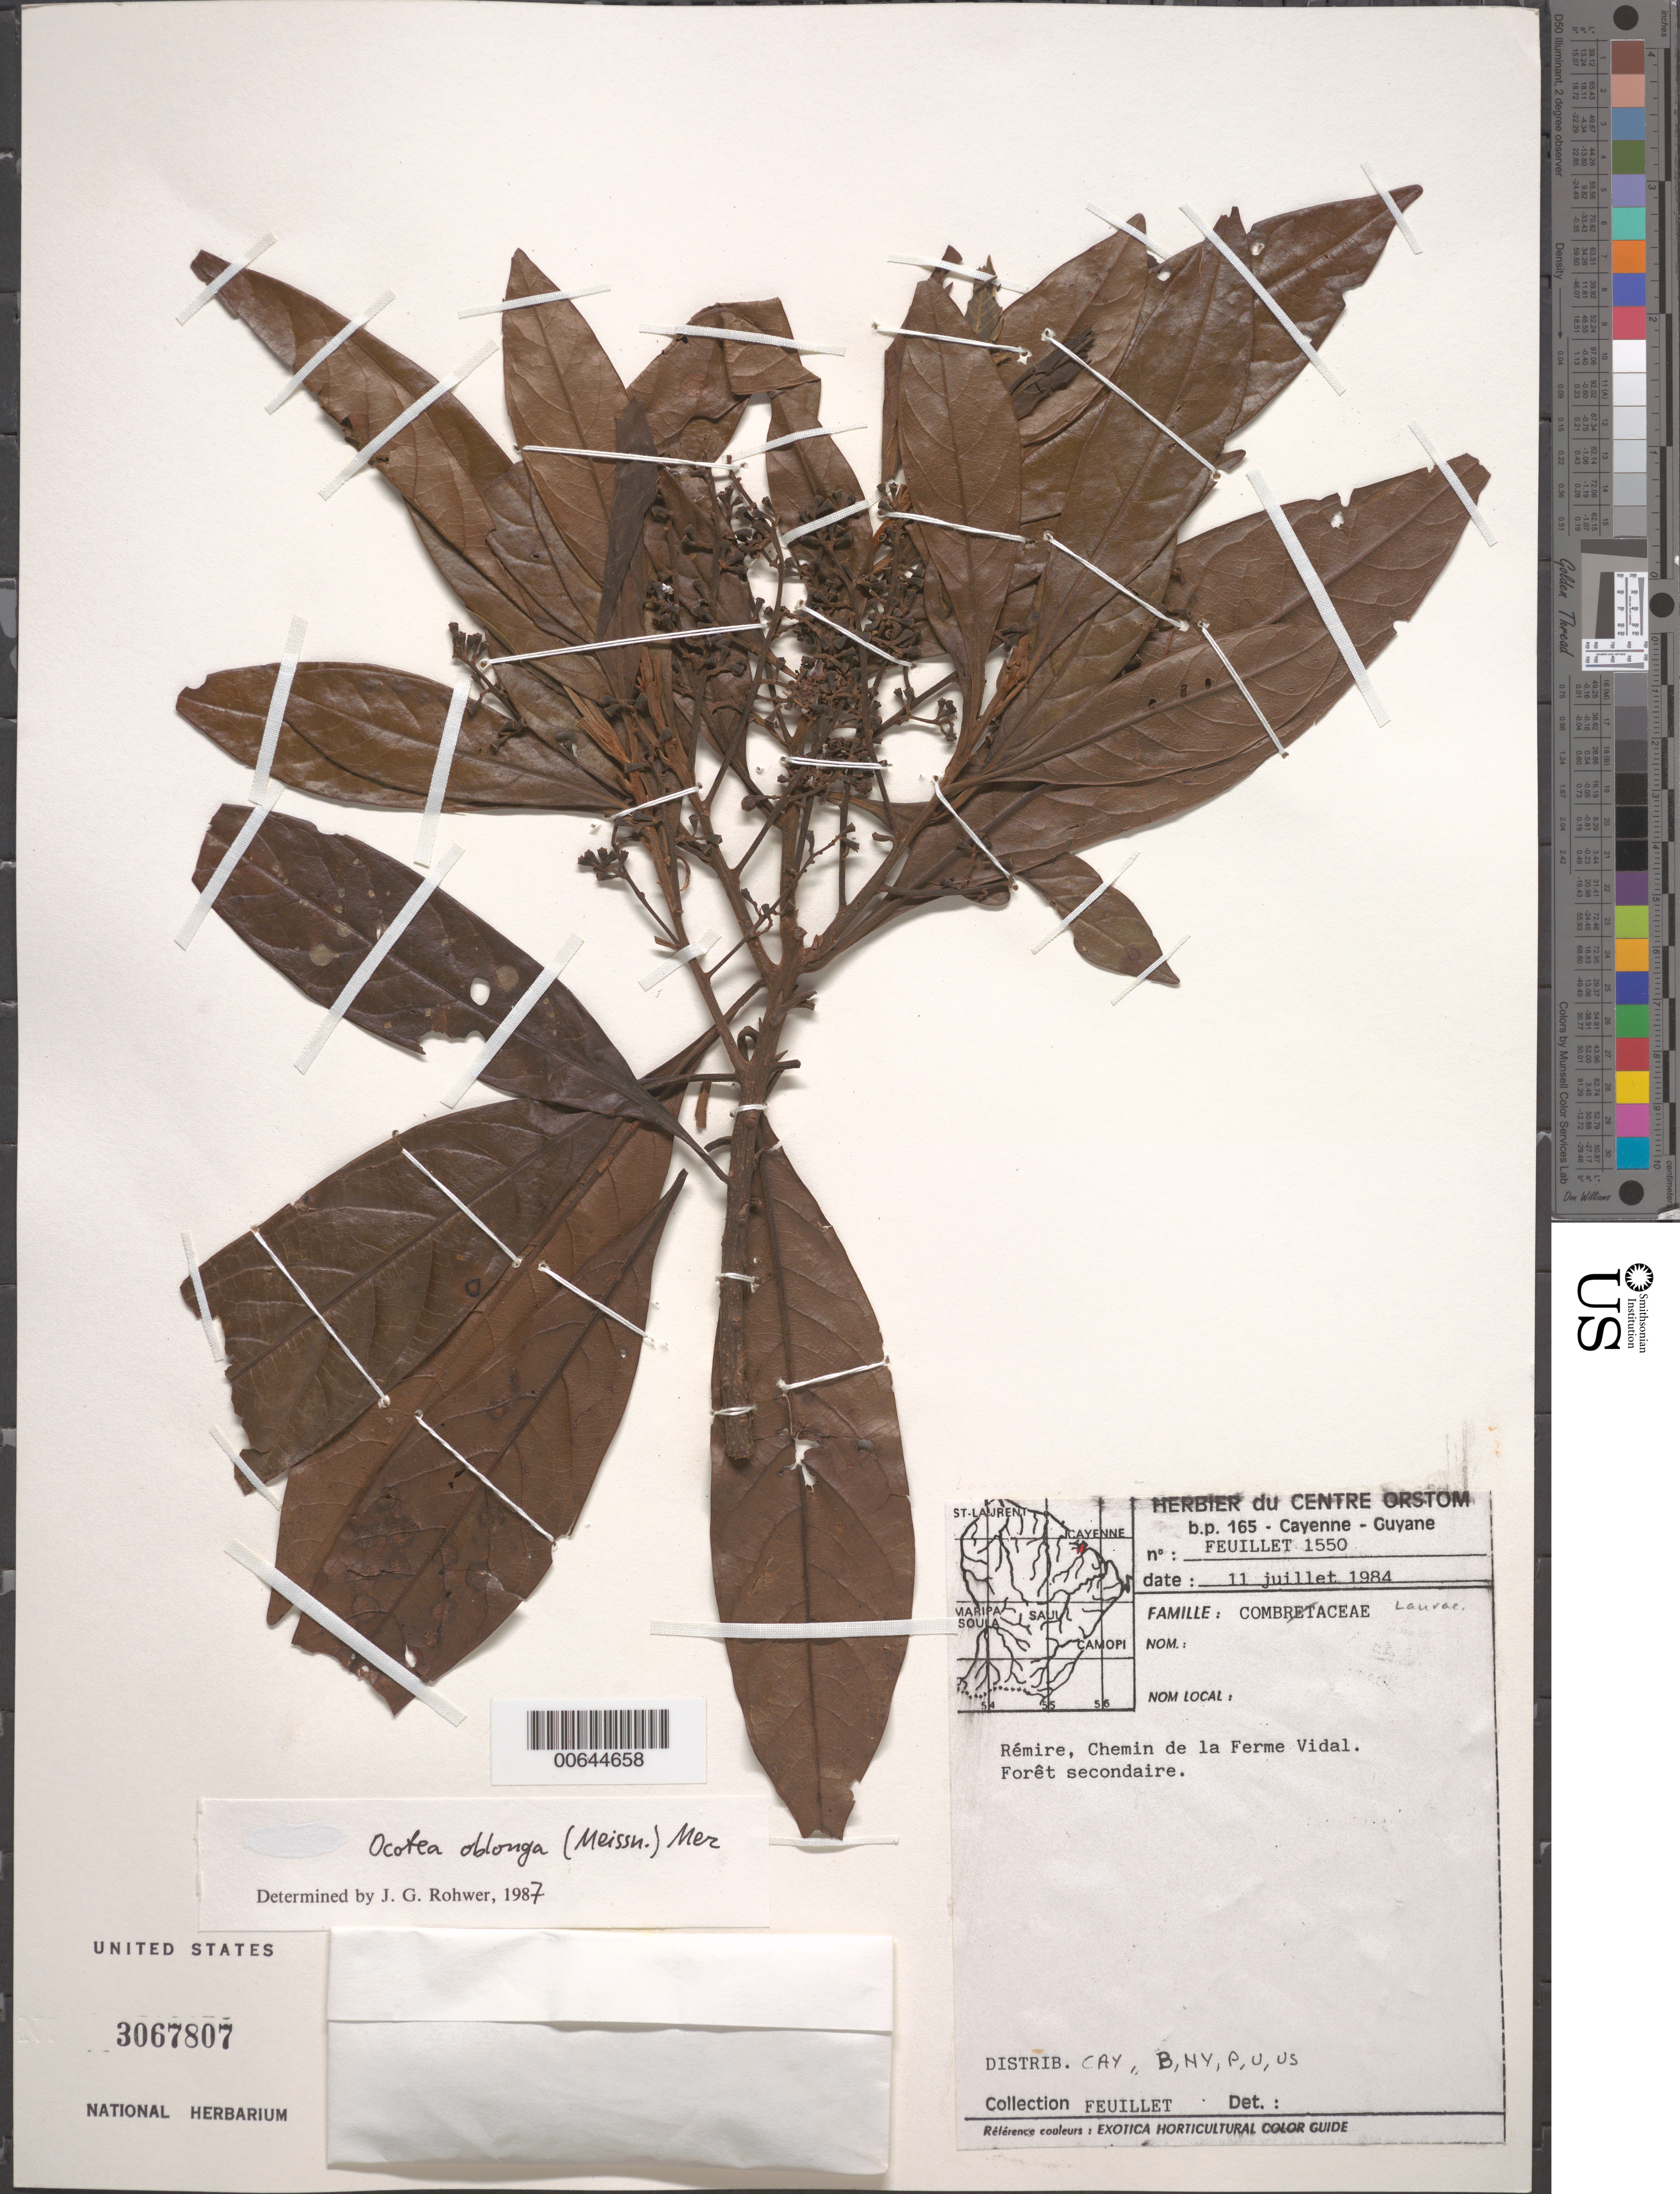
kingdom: Plantae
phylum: Tracheophyta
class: Magnoliopsida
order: Laurales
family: Lauraceae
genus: Ocotea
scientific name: Ocotea oblonga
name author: (Meisn.) Mez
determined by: Rohwer, J. G.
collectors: C. Feuillet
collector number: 1550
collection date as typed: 11-Jul-84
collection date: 1984-07-11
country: French Guiana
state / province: Cayenne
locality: Cayenne, Rémire, Chemin de la Ferme Vidal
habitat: Secondary forest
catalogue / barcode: US 3067807